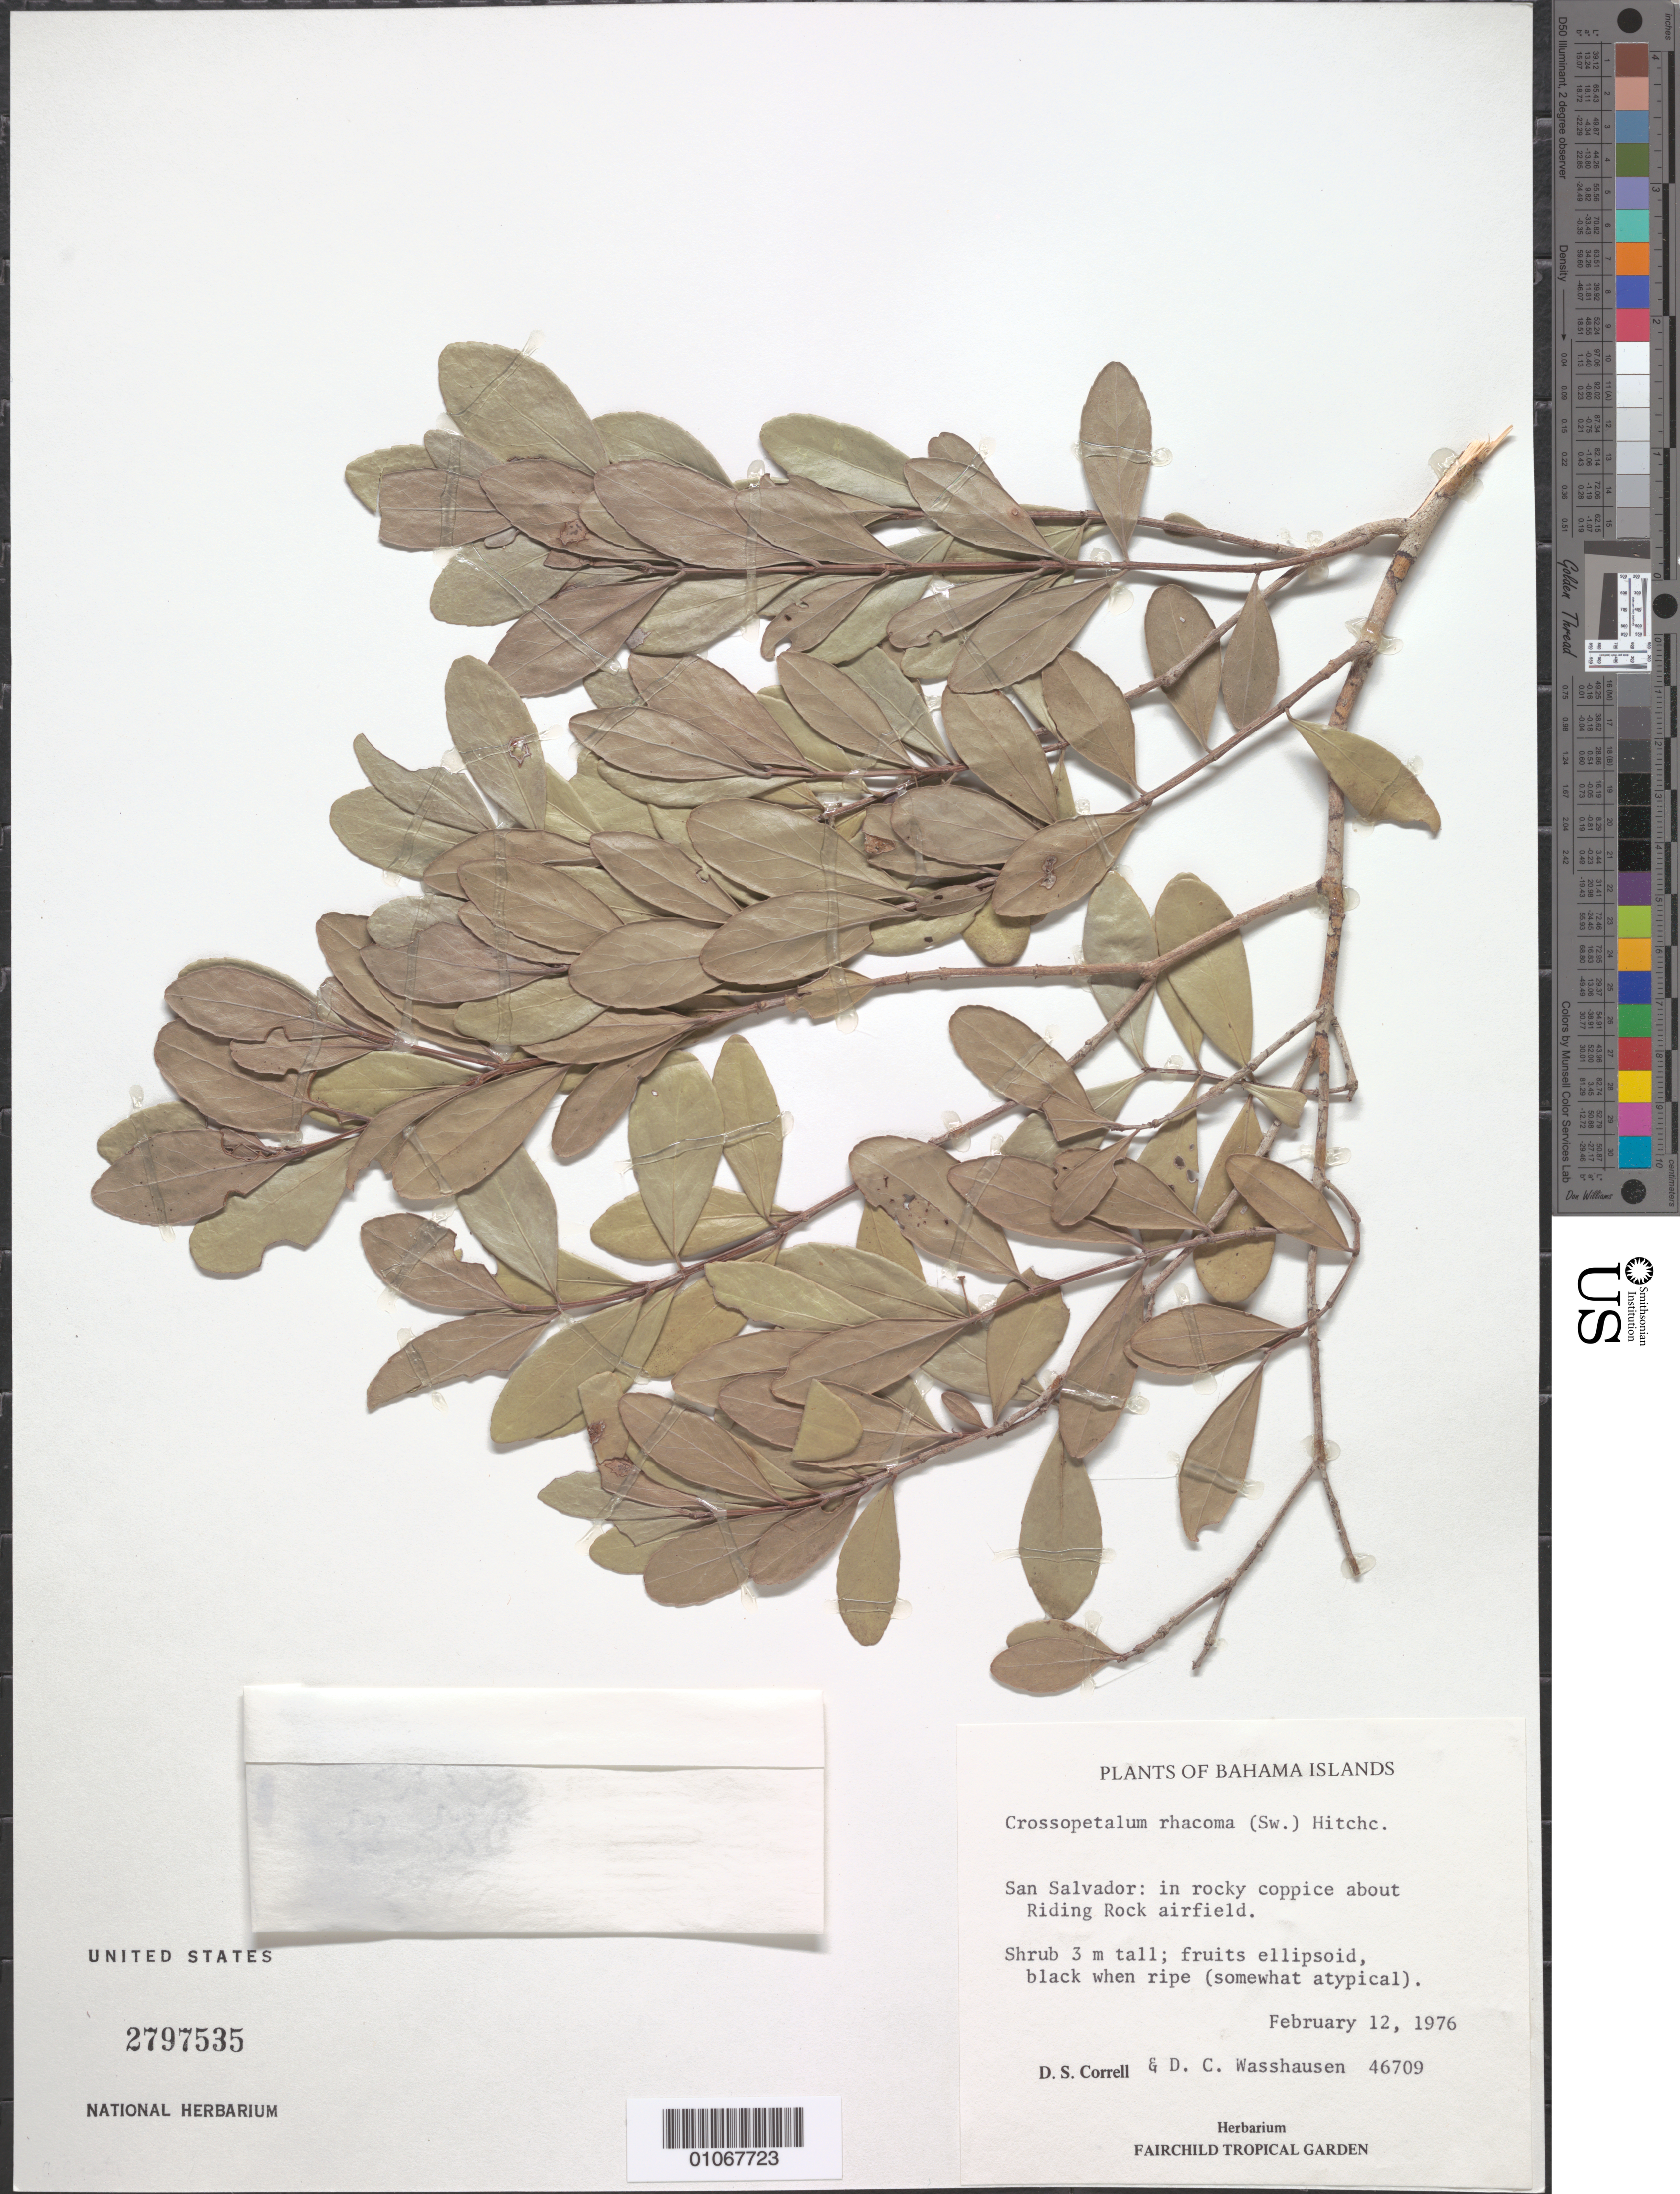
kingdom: Plantae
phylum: Tracheophyta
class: Magnoliopsida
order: Celastrales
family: Celastraceae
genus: Crossopetalum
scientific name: Crossopetalum rhacoma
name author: Crantz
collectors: D. S. Correll & D. C. Wasshausen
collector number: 46709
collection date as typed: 12 Feb 1976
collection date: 1976-02-12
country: Bahamas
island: San Salvador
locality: In rocky coppice about riding rock airfield.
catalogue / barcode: US 2797535